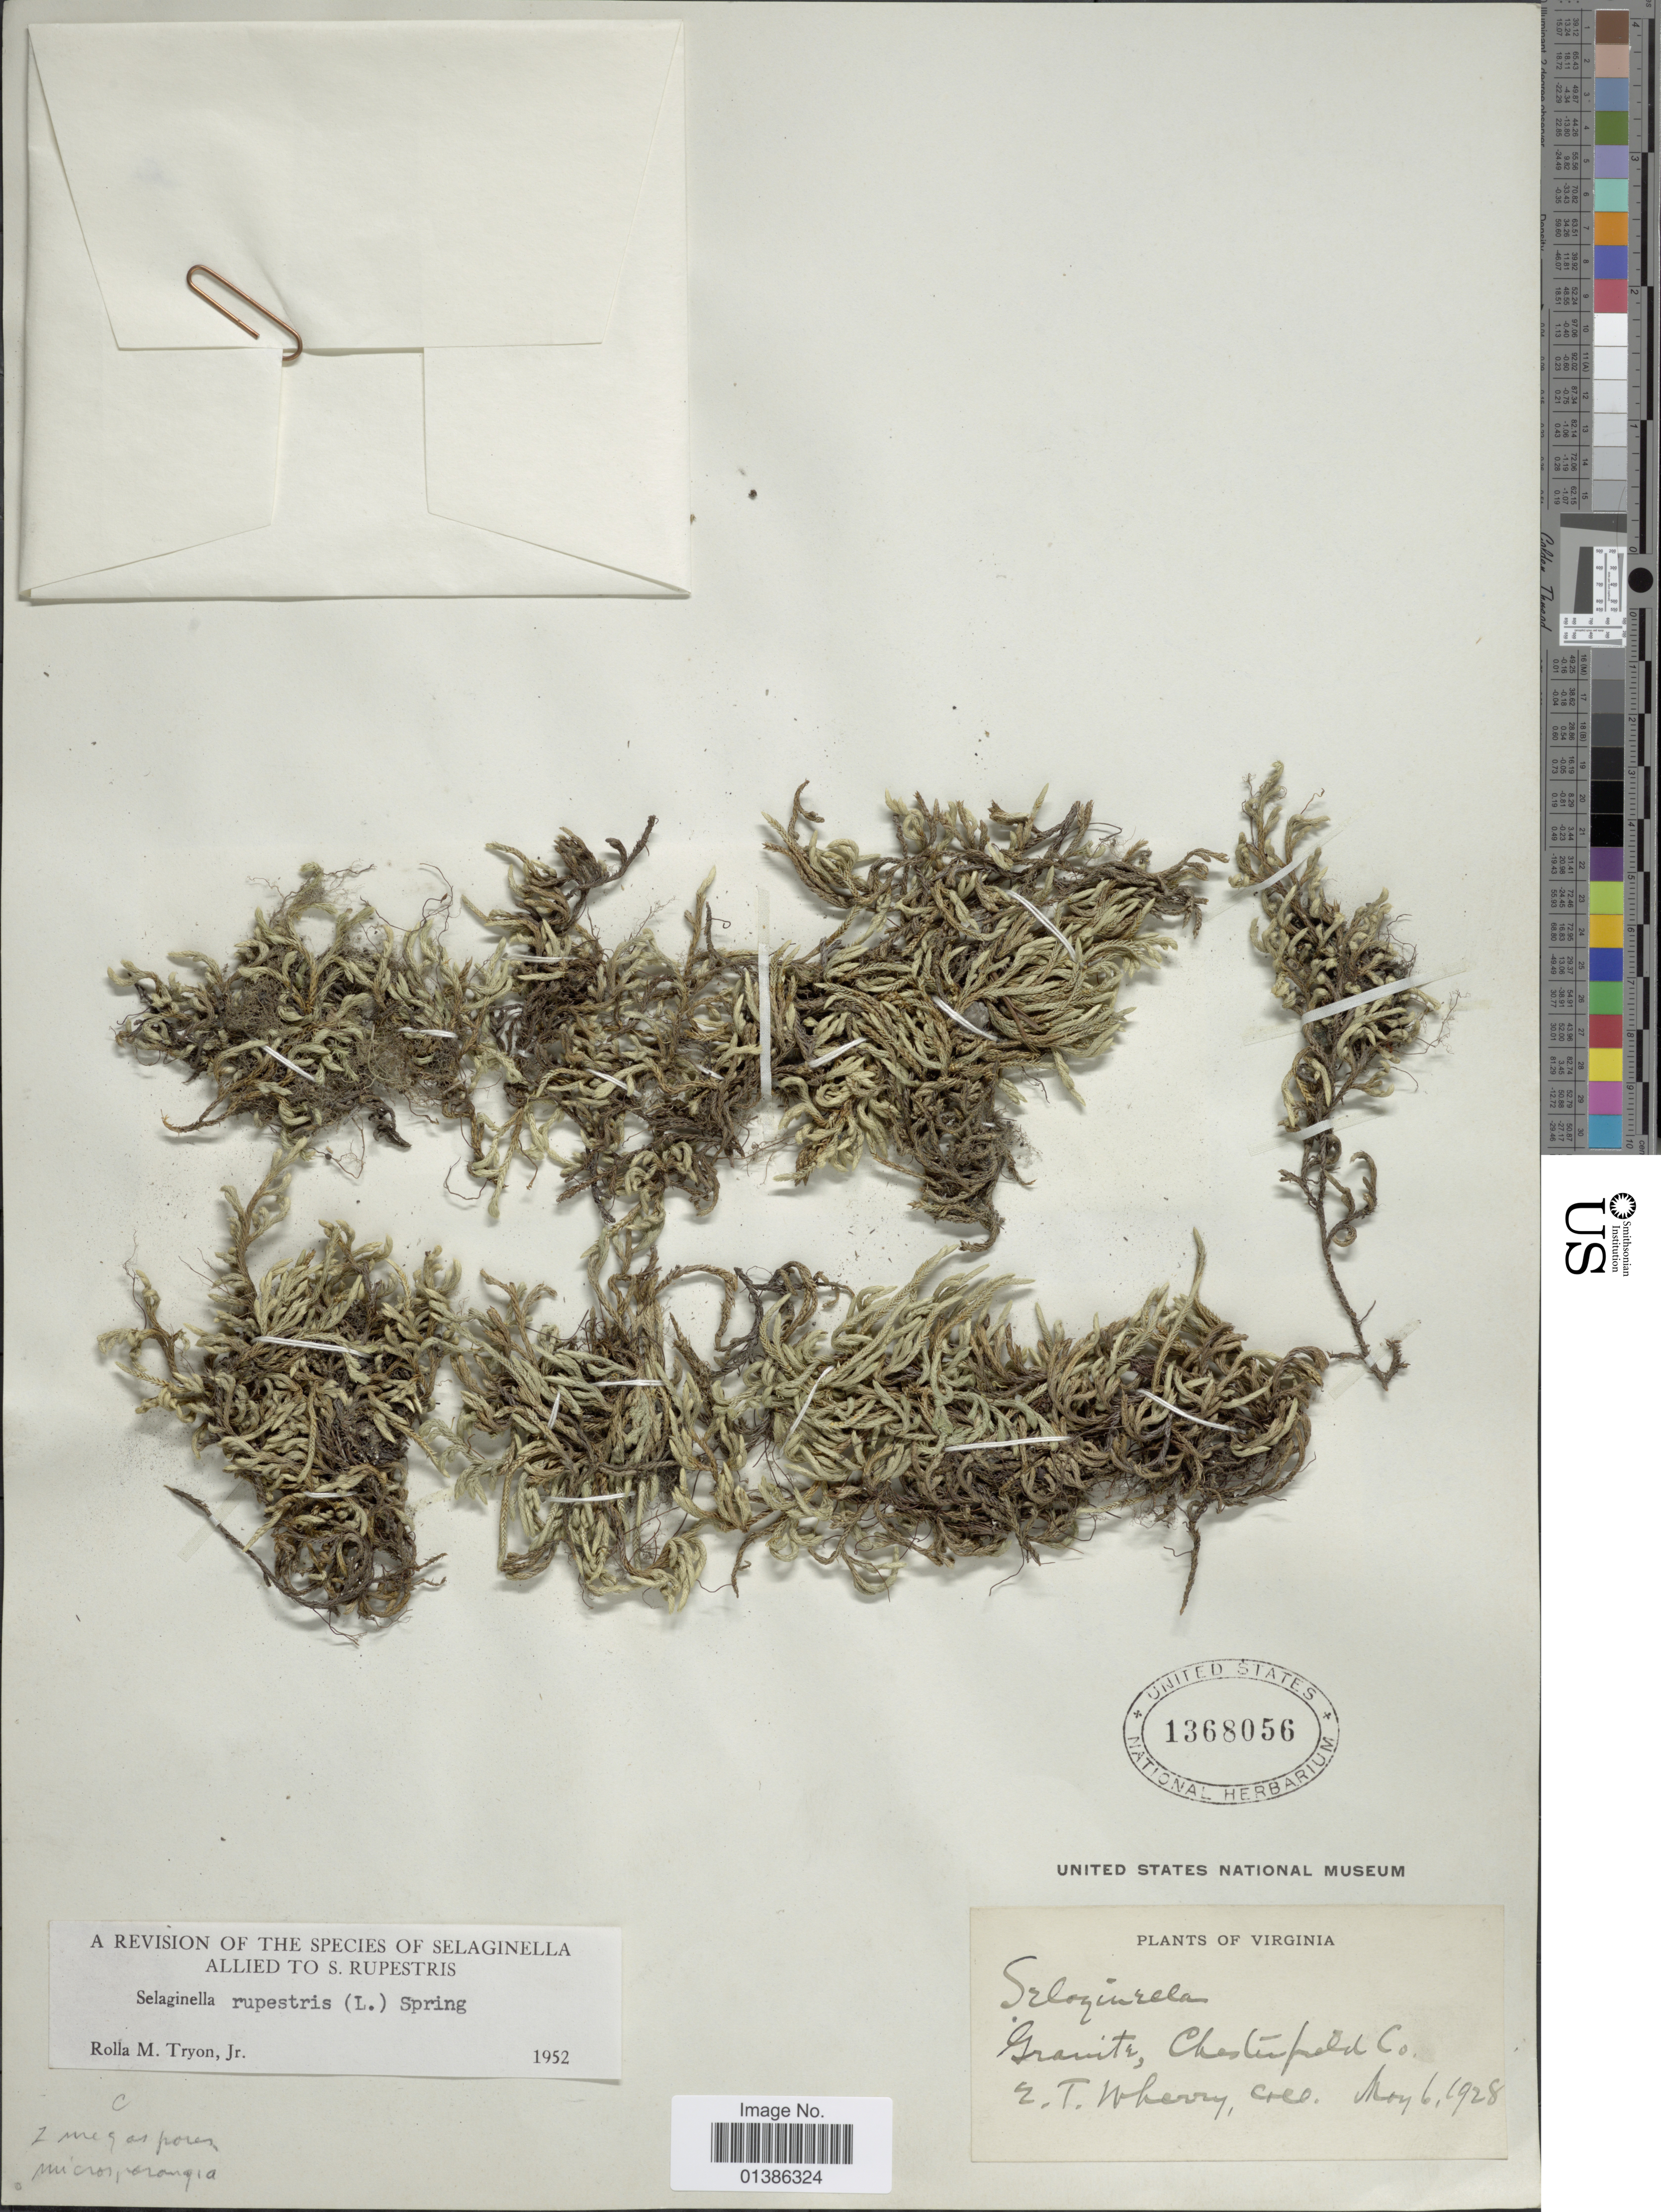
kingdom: Plantae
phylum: Tracheophyta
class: Lycopodiopsida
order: Selaginellales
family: Selaginellaceae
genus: Selaginella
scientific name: Selaginella rupestris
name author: (L.) Spring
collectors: E. T. Wherry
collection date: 1928-05-06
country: United States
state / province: Virginia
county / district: Chesterfield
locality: Granite, Chesterfield Co.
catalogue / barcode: US 1368056